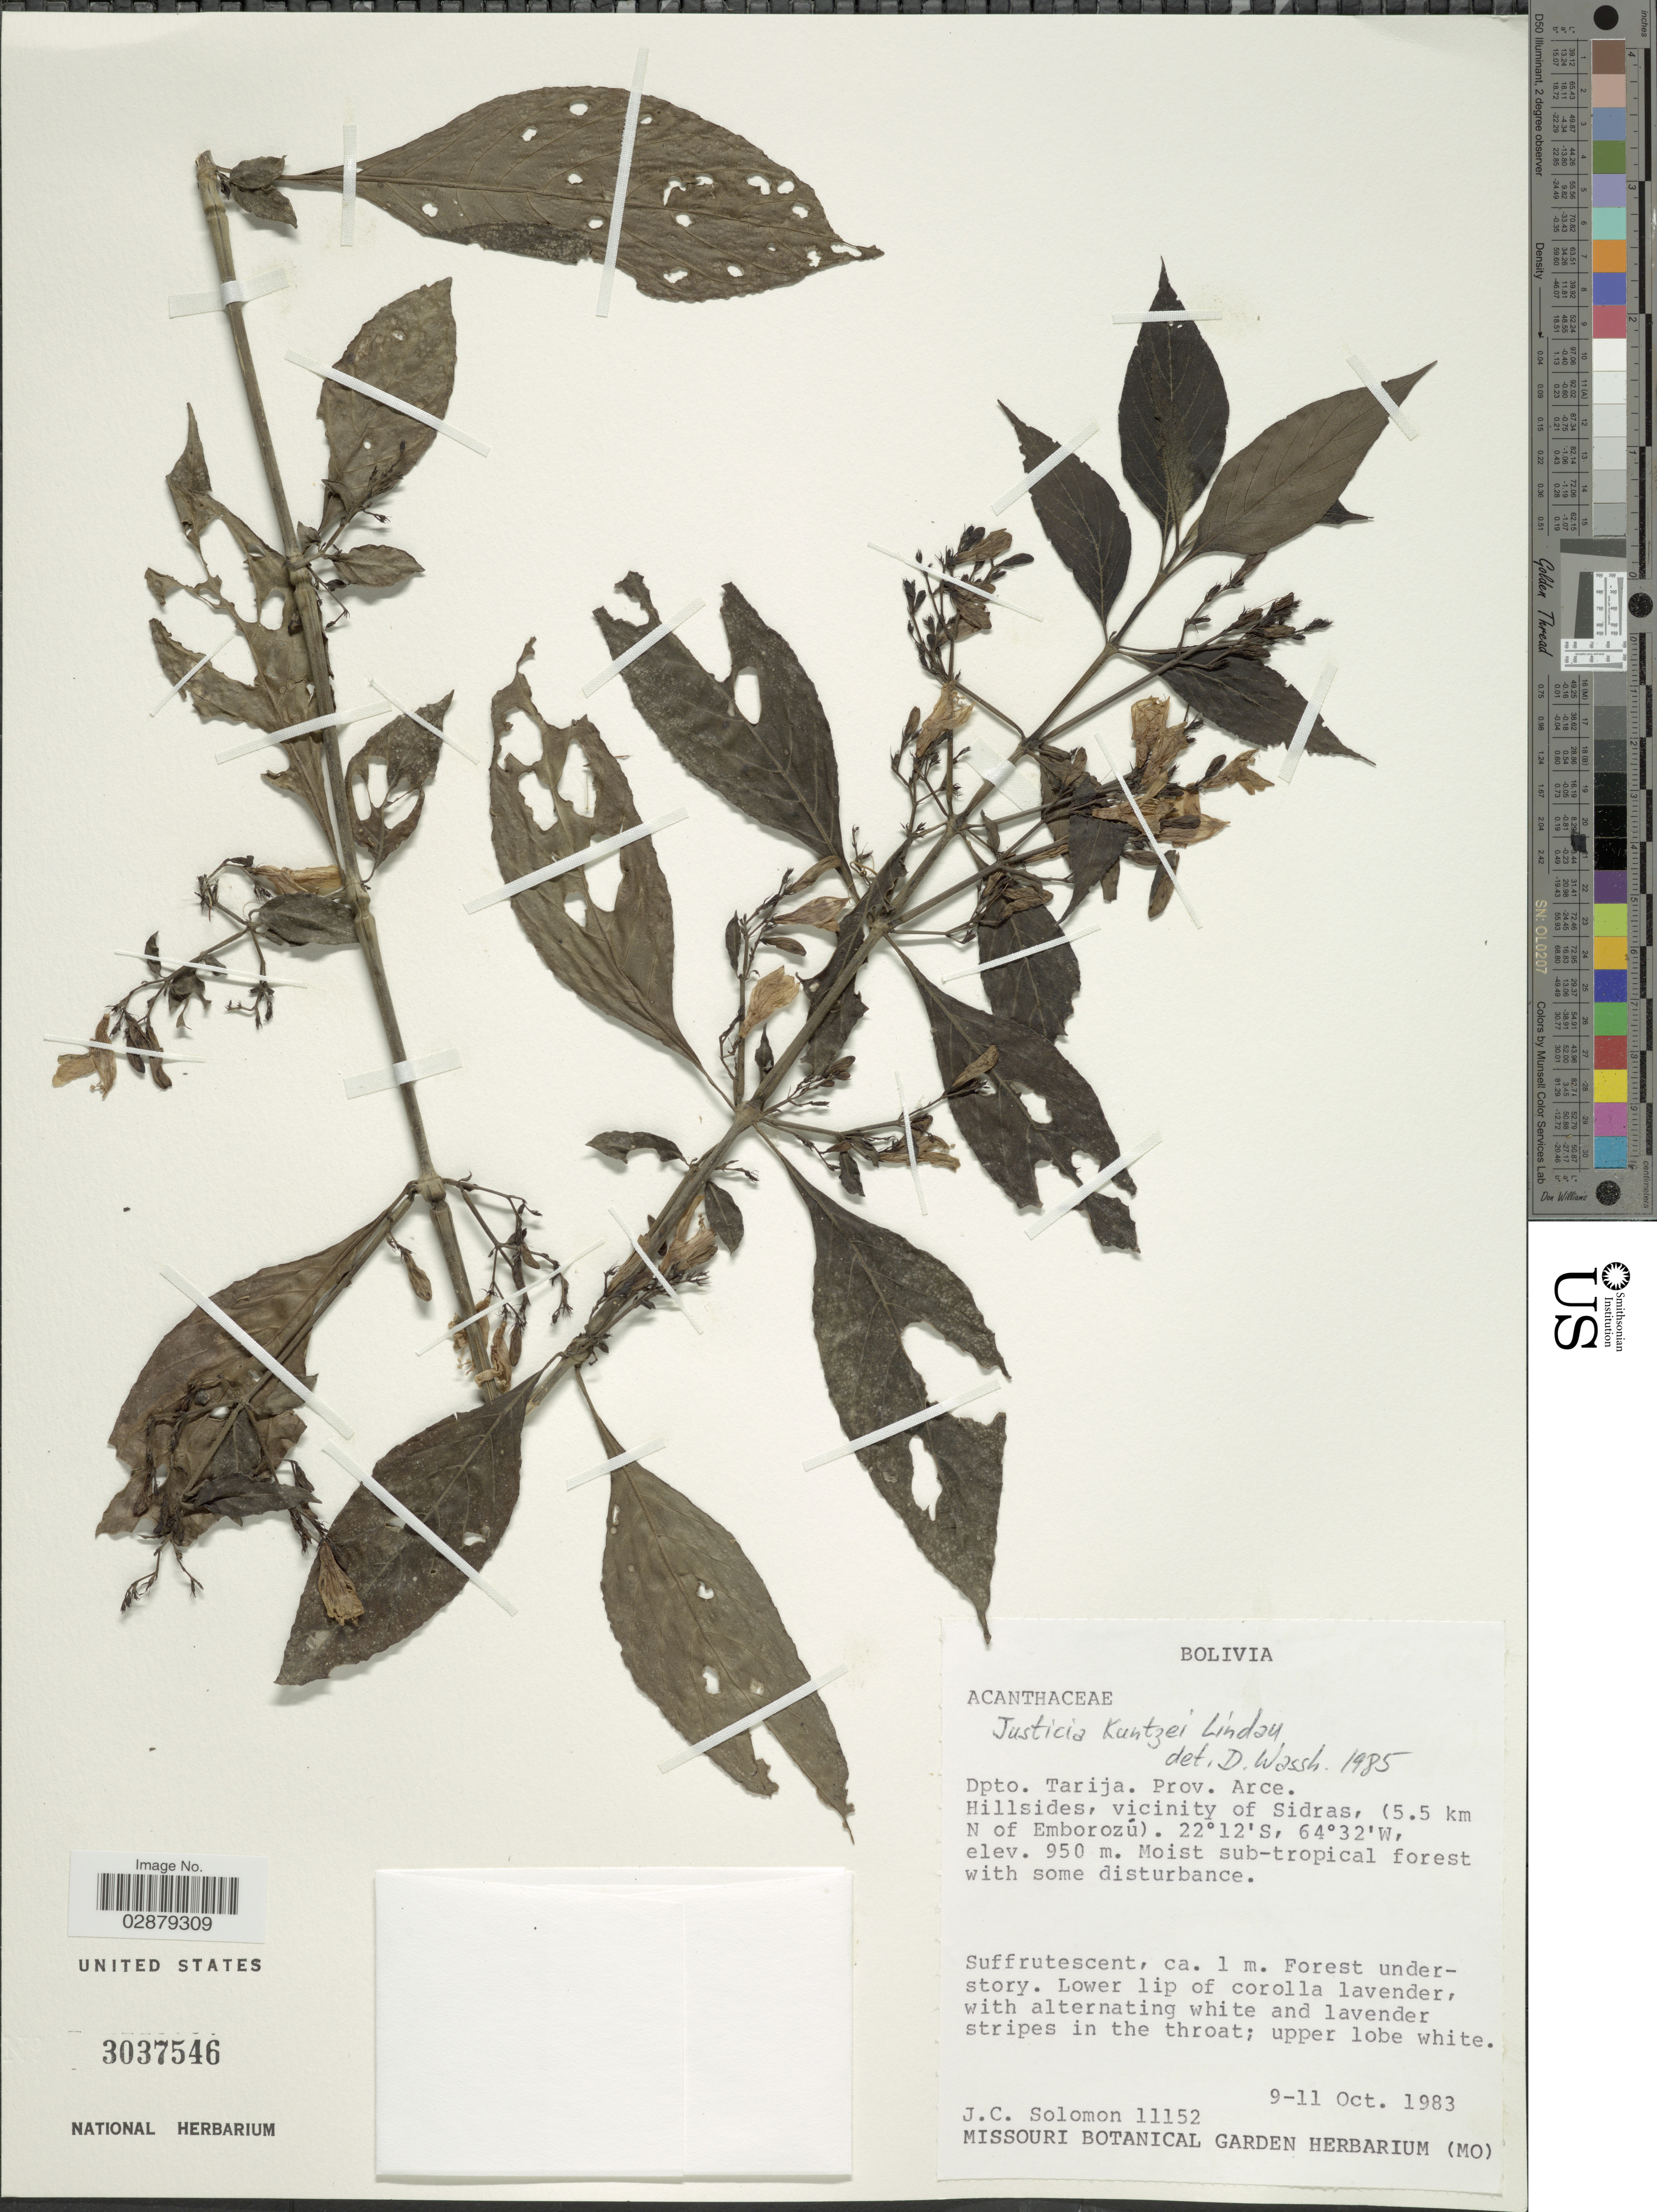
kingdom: Plantae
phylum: Tracheophyta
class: Magnoliopsida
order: Lamiales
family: Acanthaceae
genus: Justicia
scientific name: Justicia kuntzei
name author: Lindau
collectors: J. C. Solomon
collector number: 11152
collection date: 1983-10-09/1983-10-11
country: Bolivia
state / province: Tarija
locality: Dpto. Tarija, Prov. Arce. Hillsides, vicinity of Sidras, (5.5 km N of Emborozú).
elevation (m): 950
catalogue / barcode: US 3037546